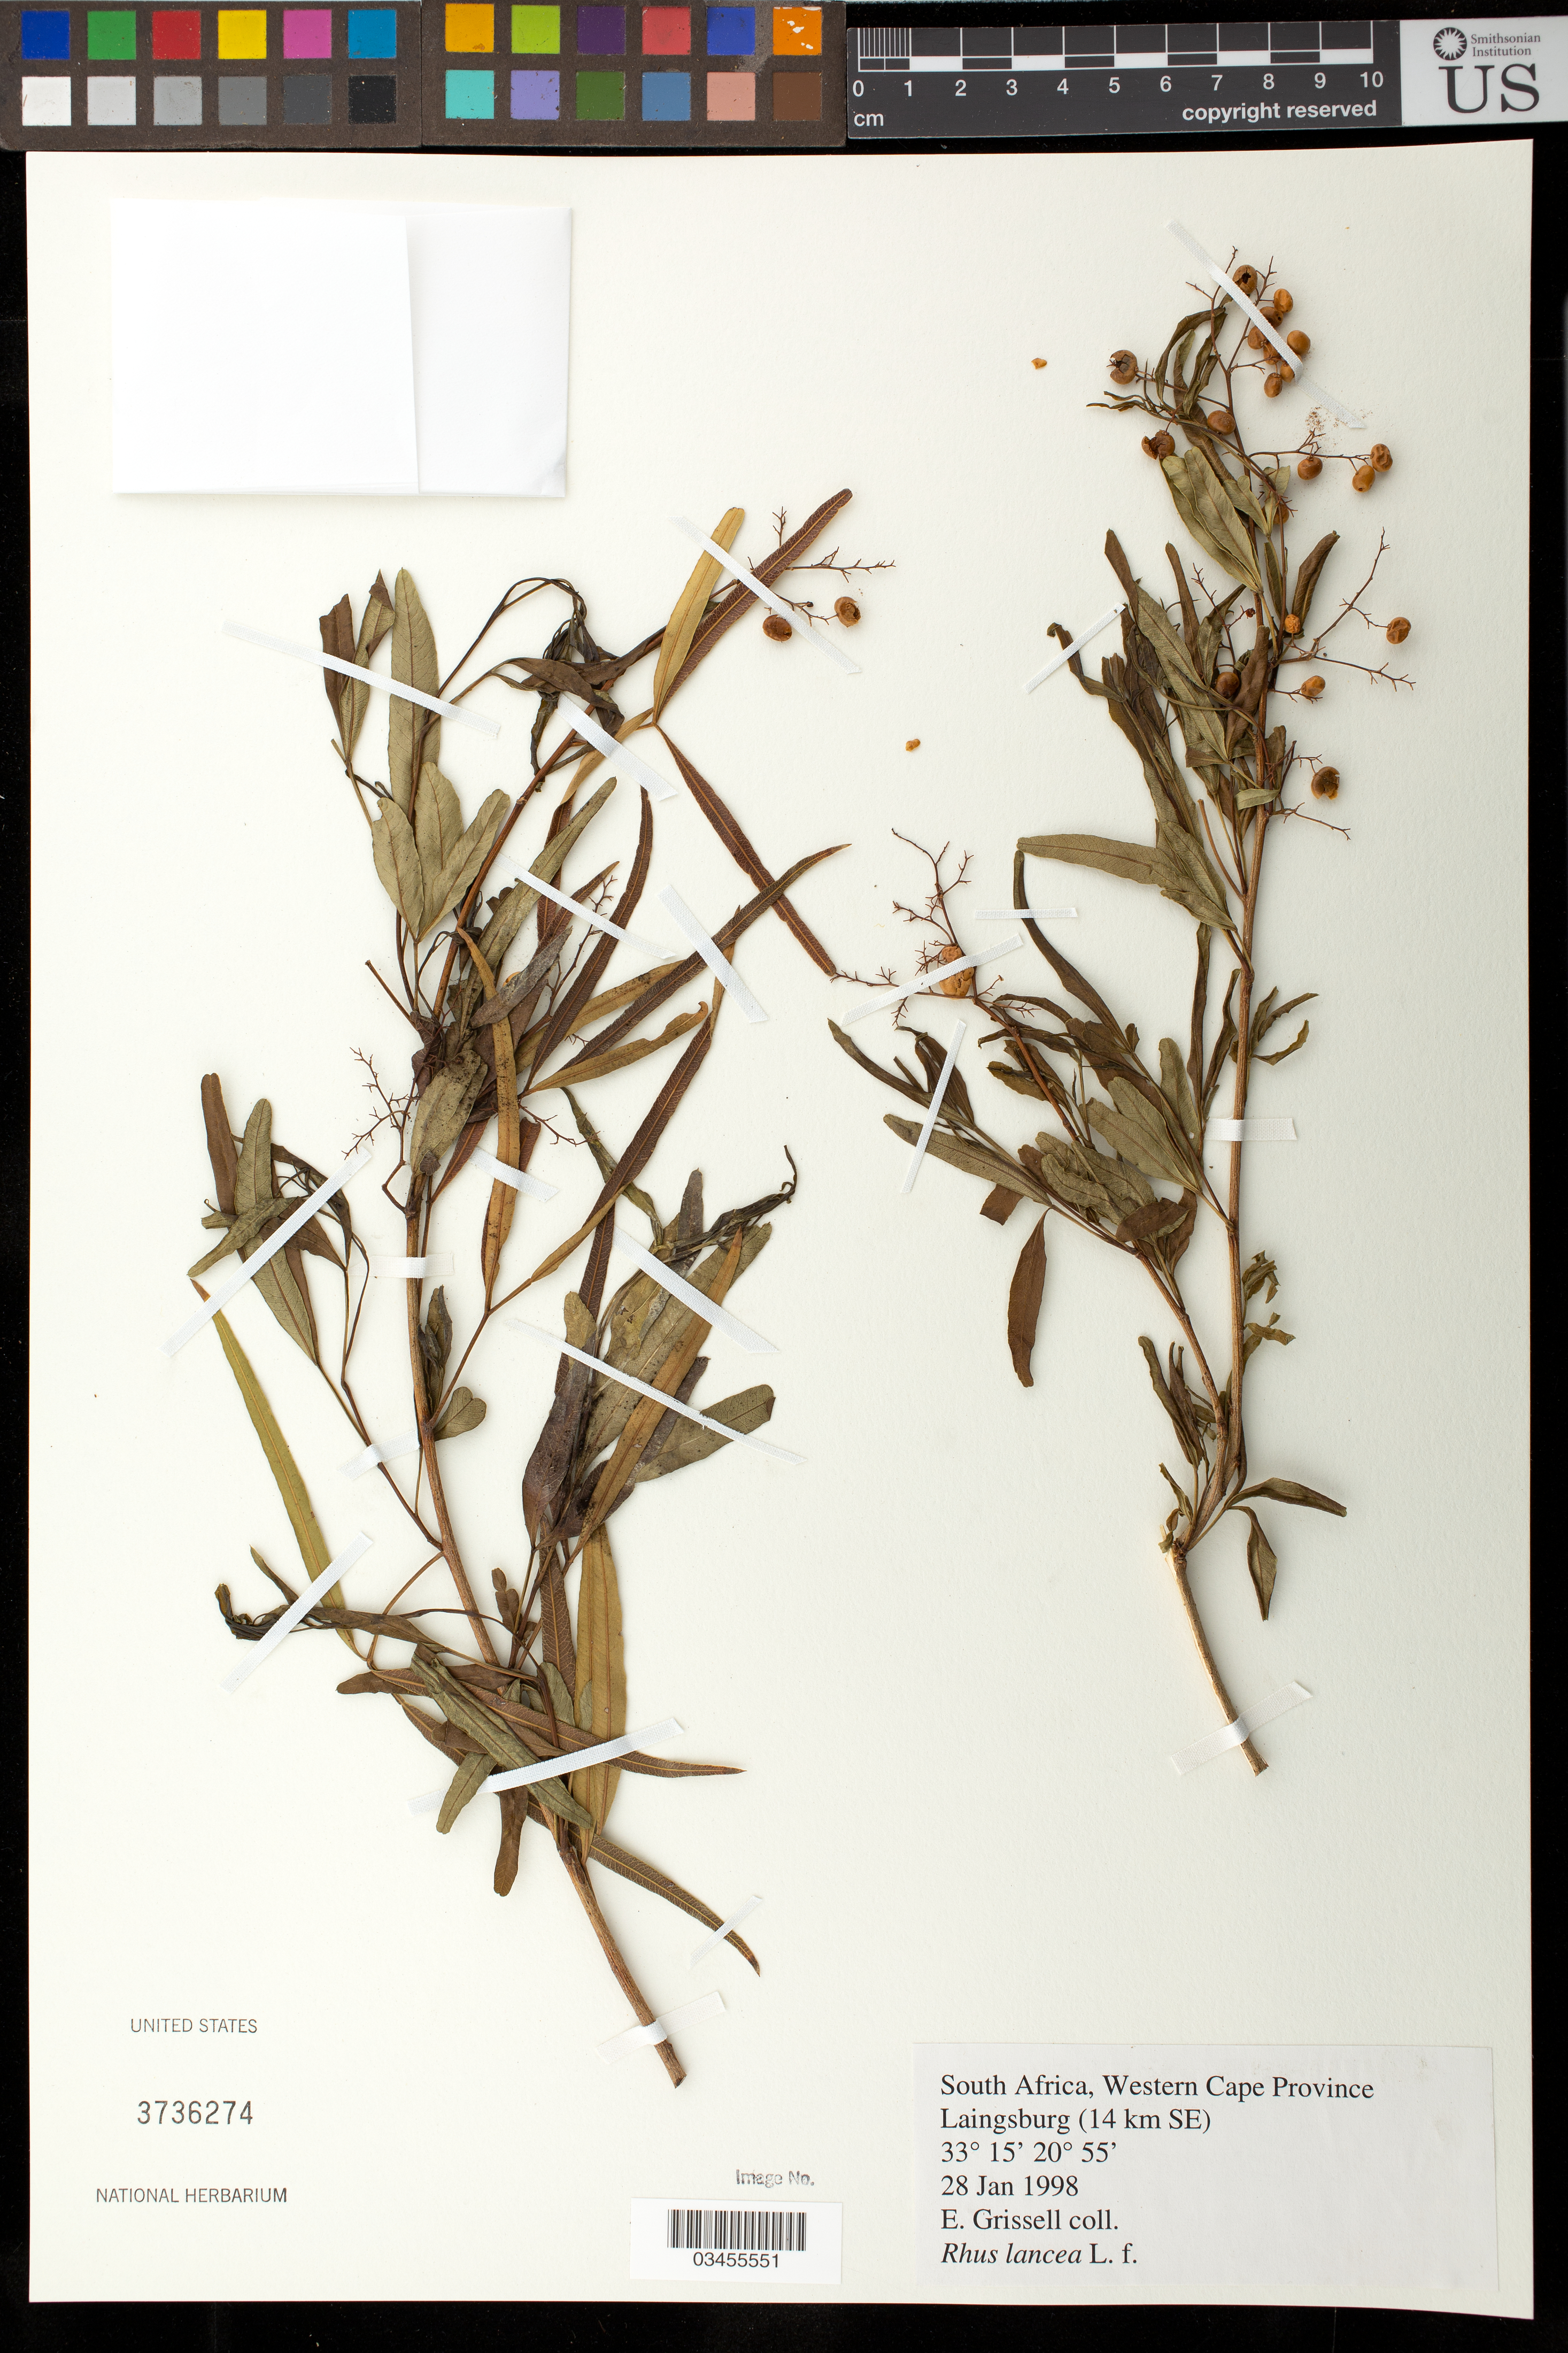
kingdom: Plantae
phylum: Tracheophyta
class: Magnoliopsida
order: Sapindales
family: Anacardiaceae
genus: Rhus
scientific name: Rhus lancea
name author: L. f.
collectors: E. Grissell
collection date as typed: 28 Jan 1998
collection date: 1998-01-28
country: South Africa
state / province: Western Cape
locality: Laingsburg (14 km SE).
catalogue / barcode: US 3736274